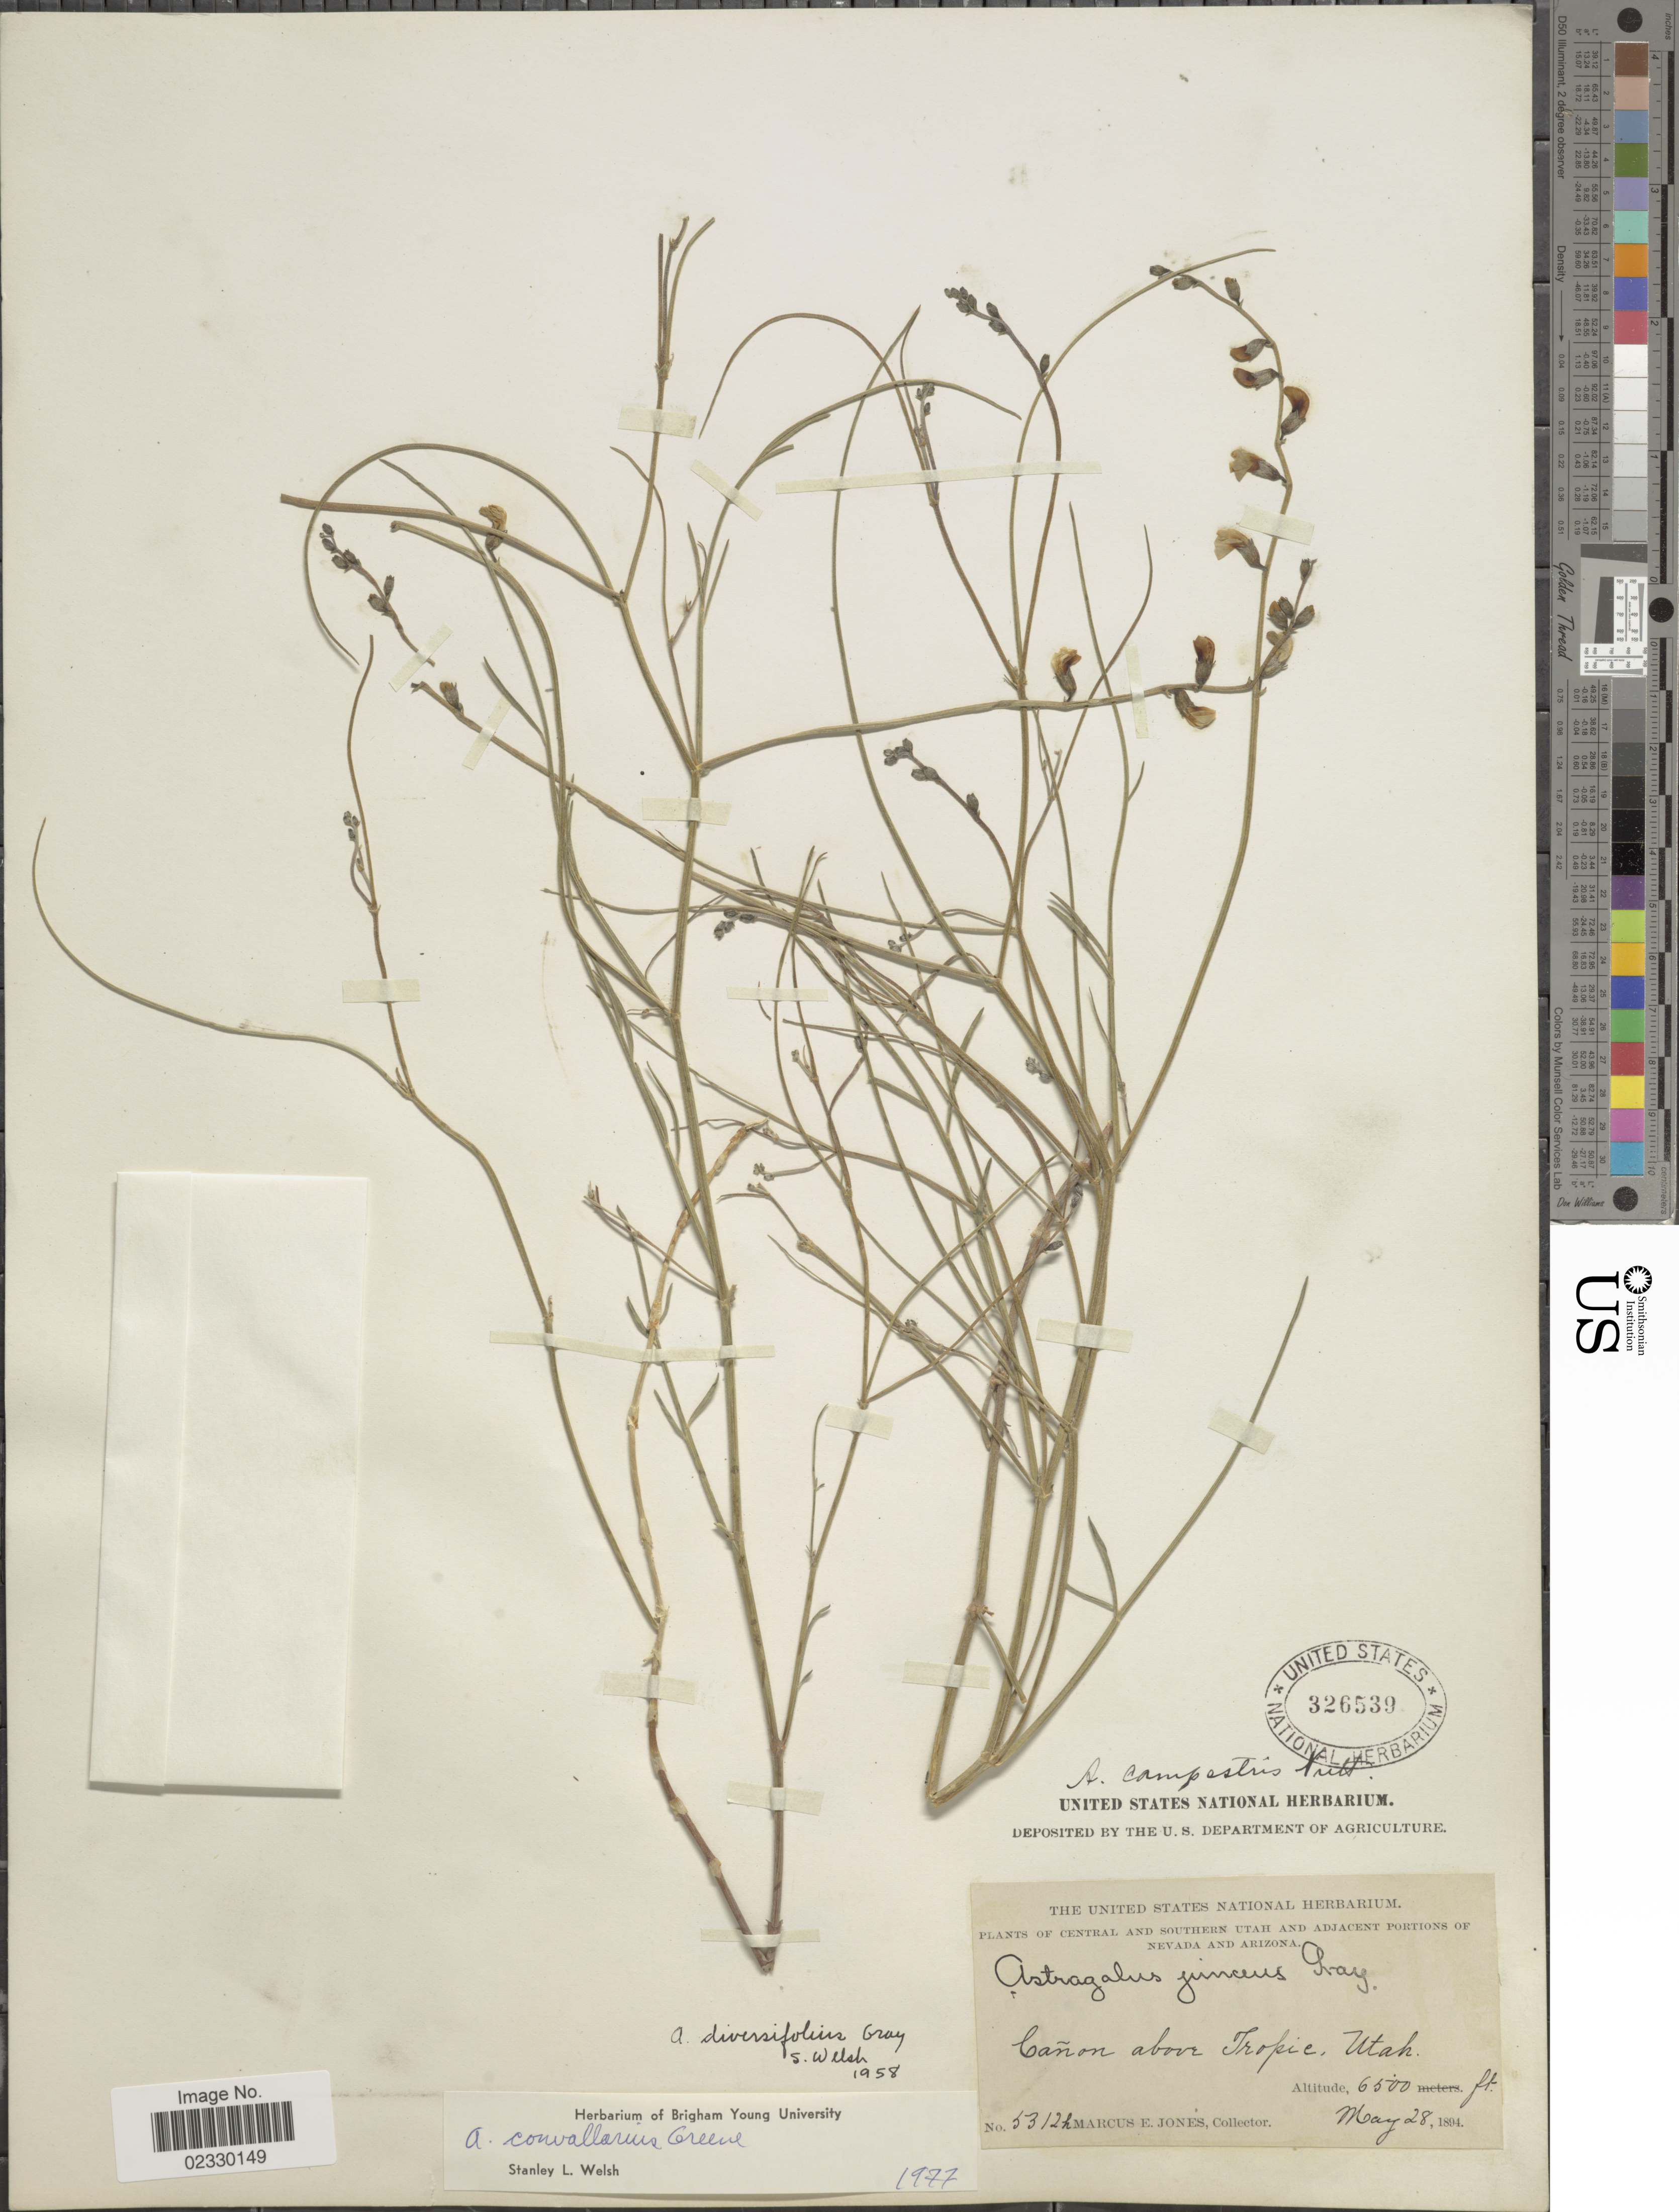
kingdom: Plantae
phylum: Tracheophyta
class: Magnoliopsida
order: Fabales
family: Fabaceae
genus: Astragalus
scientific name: Astragalus convallarius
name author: Greene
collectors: M. E. Jones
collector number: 5312h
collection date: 1894-05-28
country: United States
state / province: Utah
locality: Central and Southern Utah and Adjacent Portion of Nevada and Arizona, Cañon above Tropic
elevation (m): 1981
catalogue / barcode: US 326539